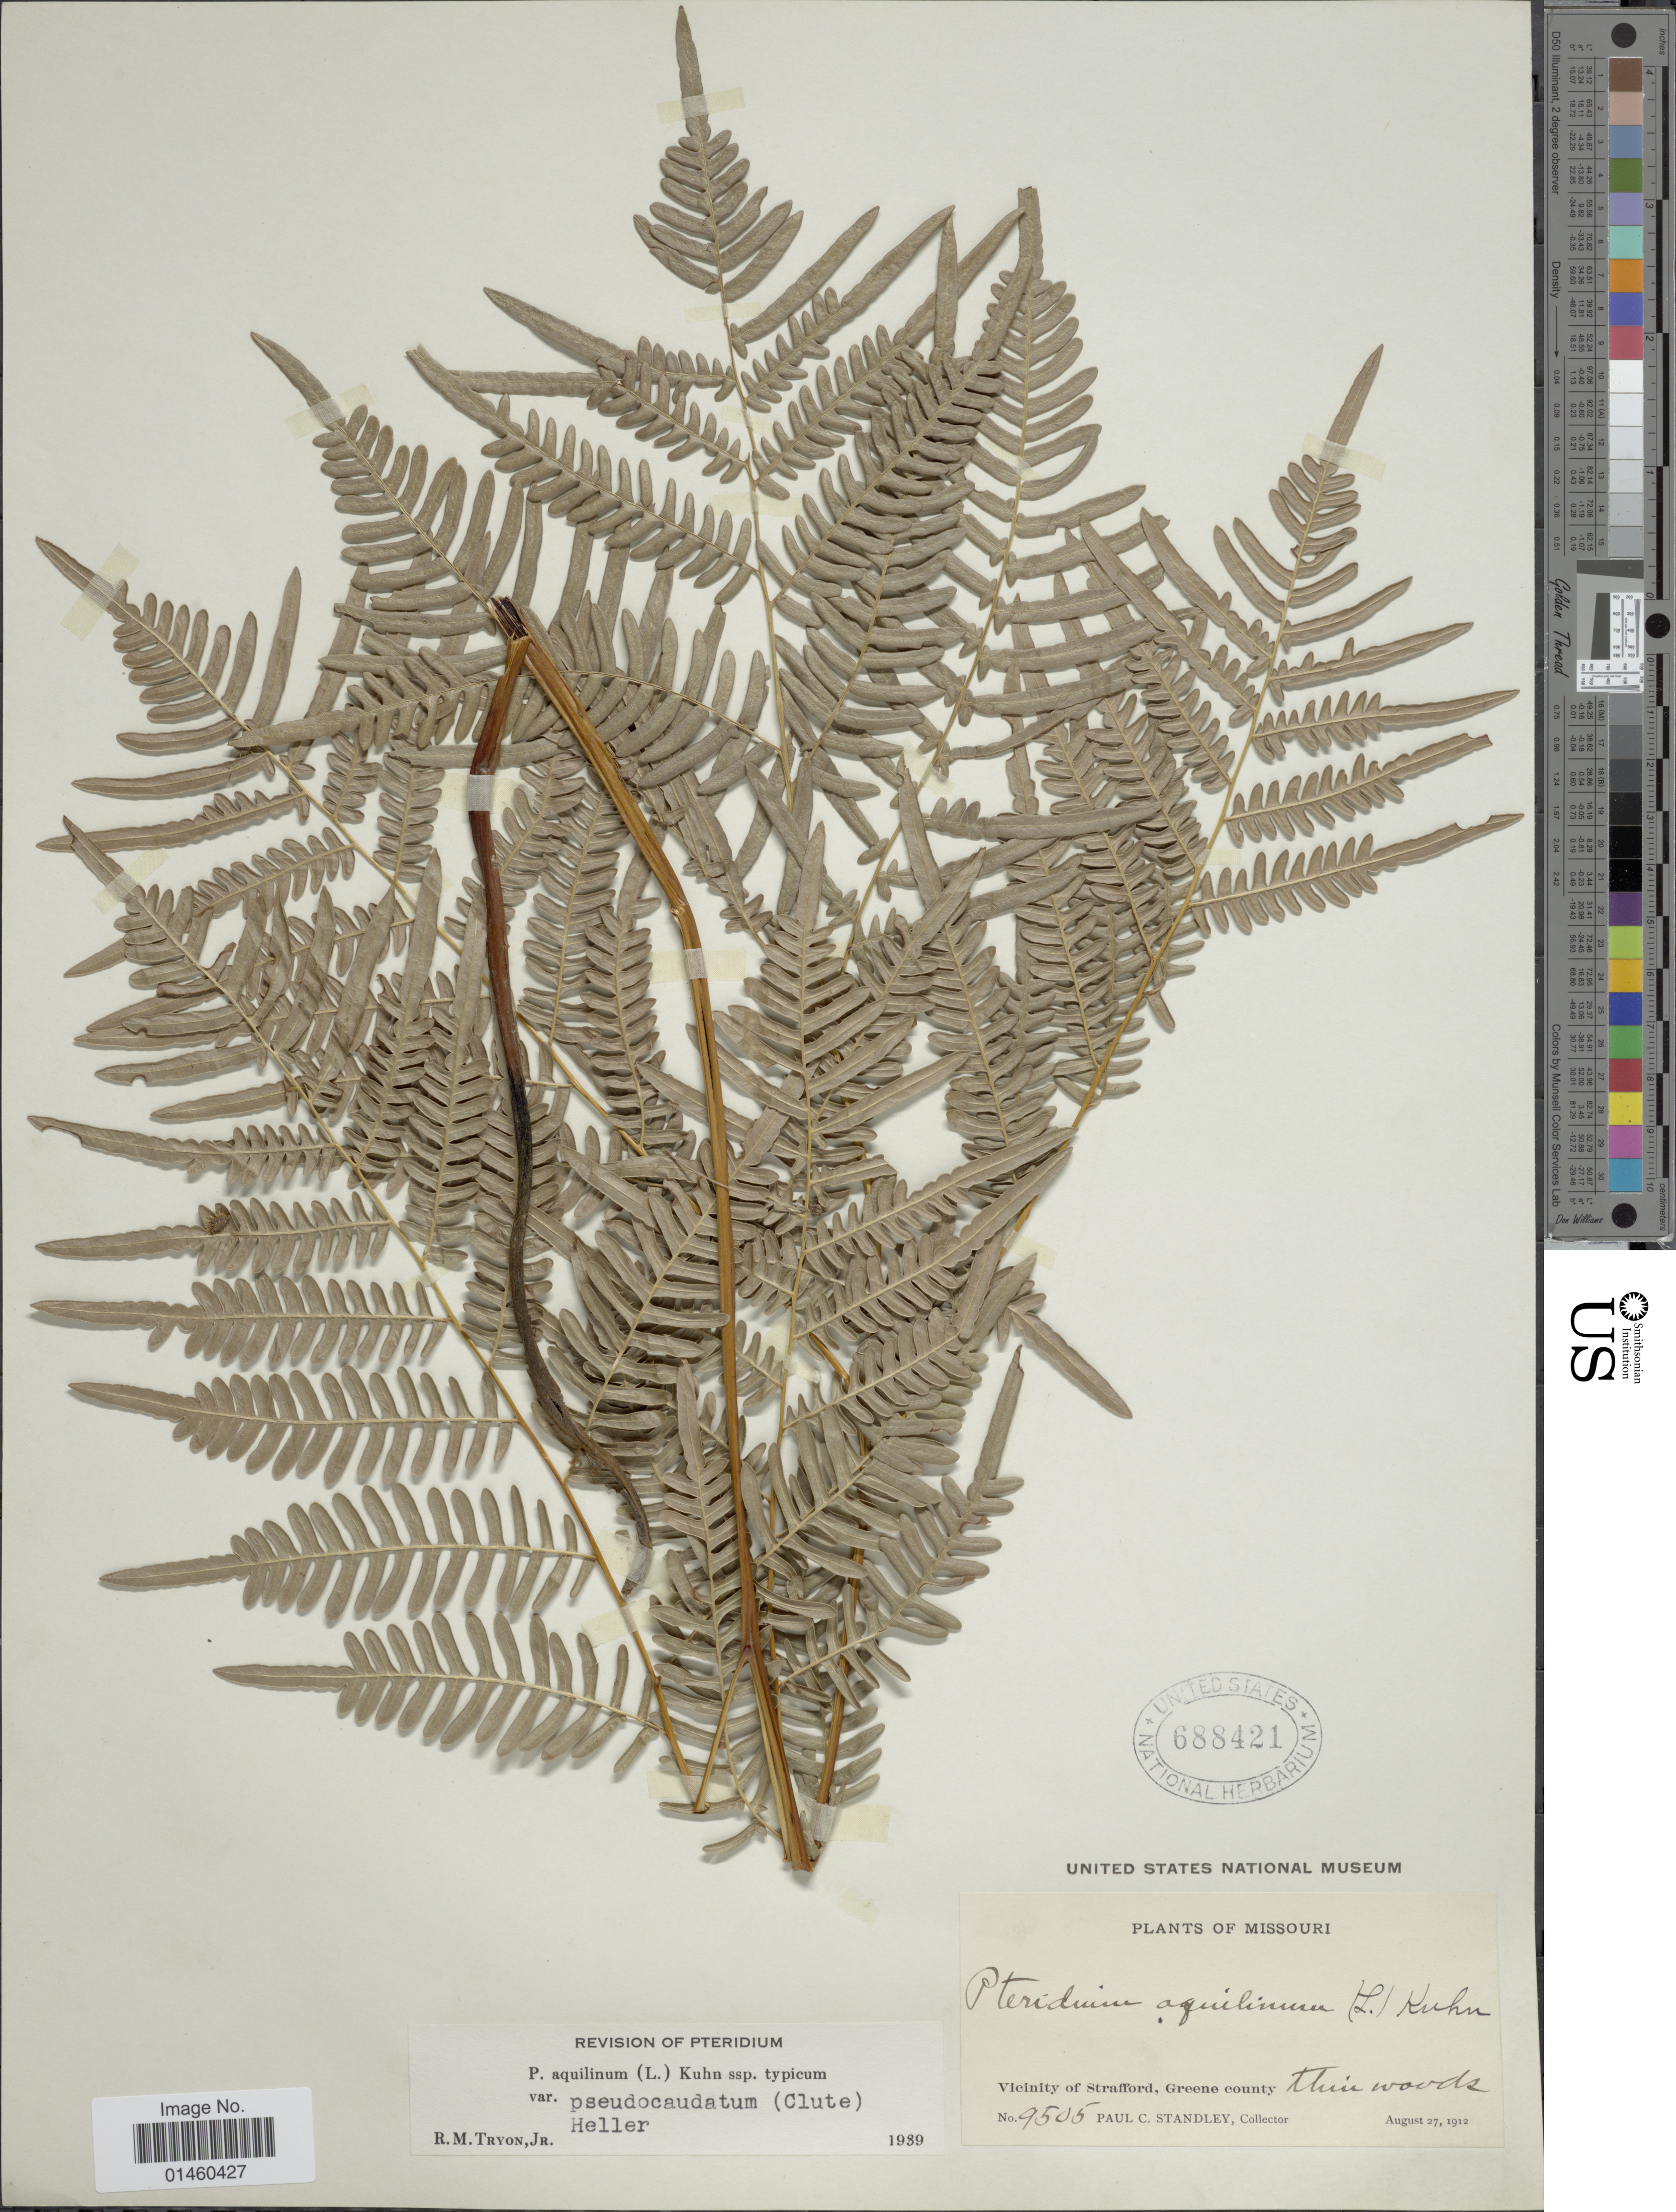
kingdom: Plantae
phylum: Tracheophyta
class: Polypodiopsida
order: Polypodiales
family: Dennstaedtiaceae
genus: Pteridium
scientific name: Pteridium aquilinum var. pseudocaudatum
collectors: P. C. Standley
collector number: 9505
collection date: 1912-08-27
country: United States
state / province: Missouri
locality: Vicinity of Strafford, Greene County.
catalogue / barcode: US 688421